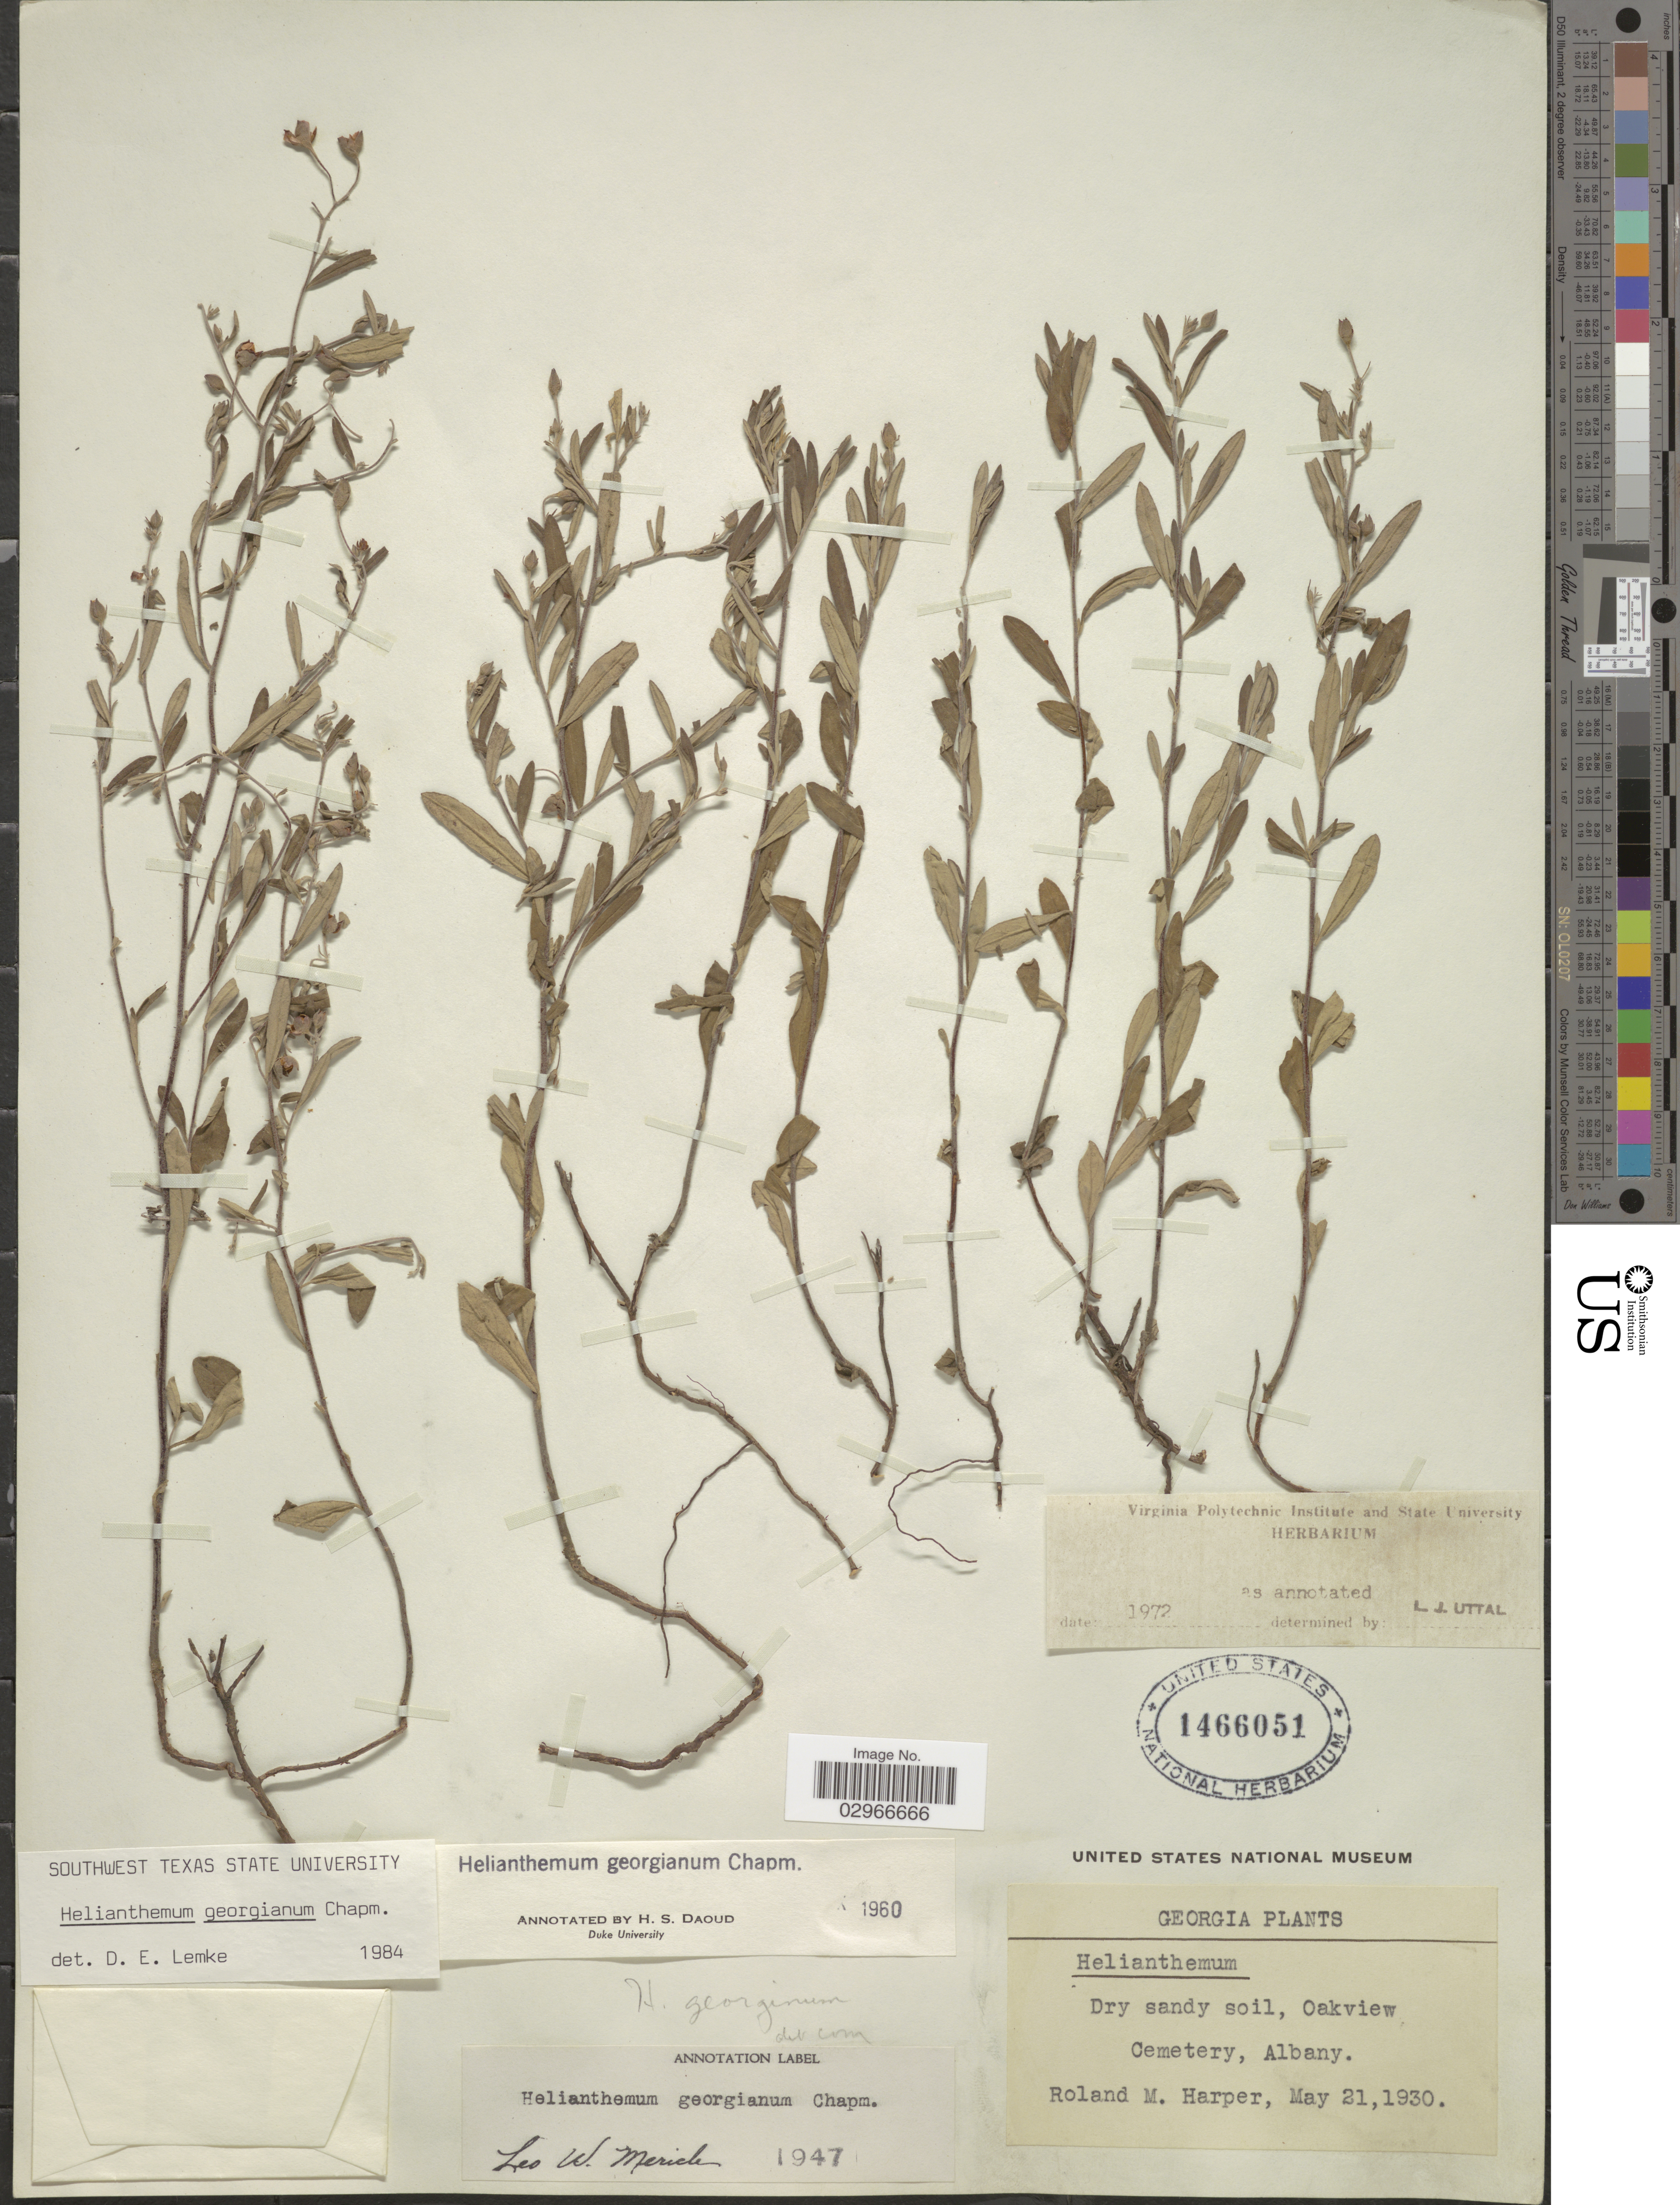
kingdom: Plantae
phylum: Tracheophyta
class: Magnoliopsida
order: Malvales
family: Cistaceae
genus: Helianthemum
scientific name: Helianthemum georgianum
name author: Chapm.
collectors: R. M. Harper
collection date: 1930-05-21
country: United States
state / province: Georgia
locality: Oakview, Cemetery, Albany.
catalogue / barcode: US 1466051